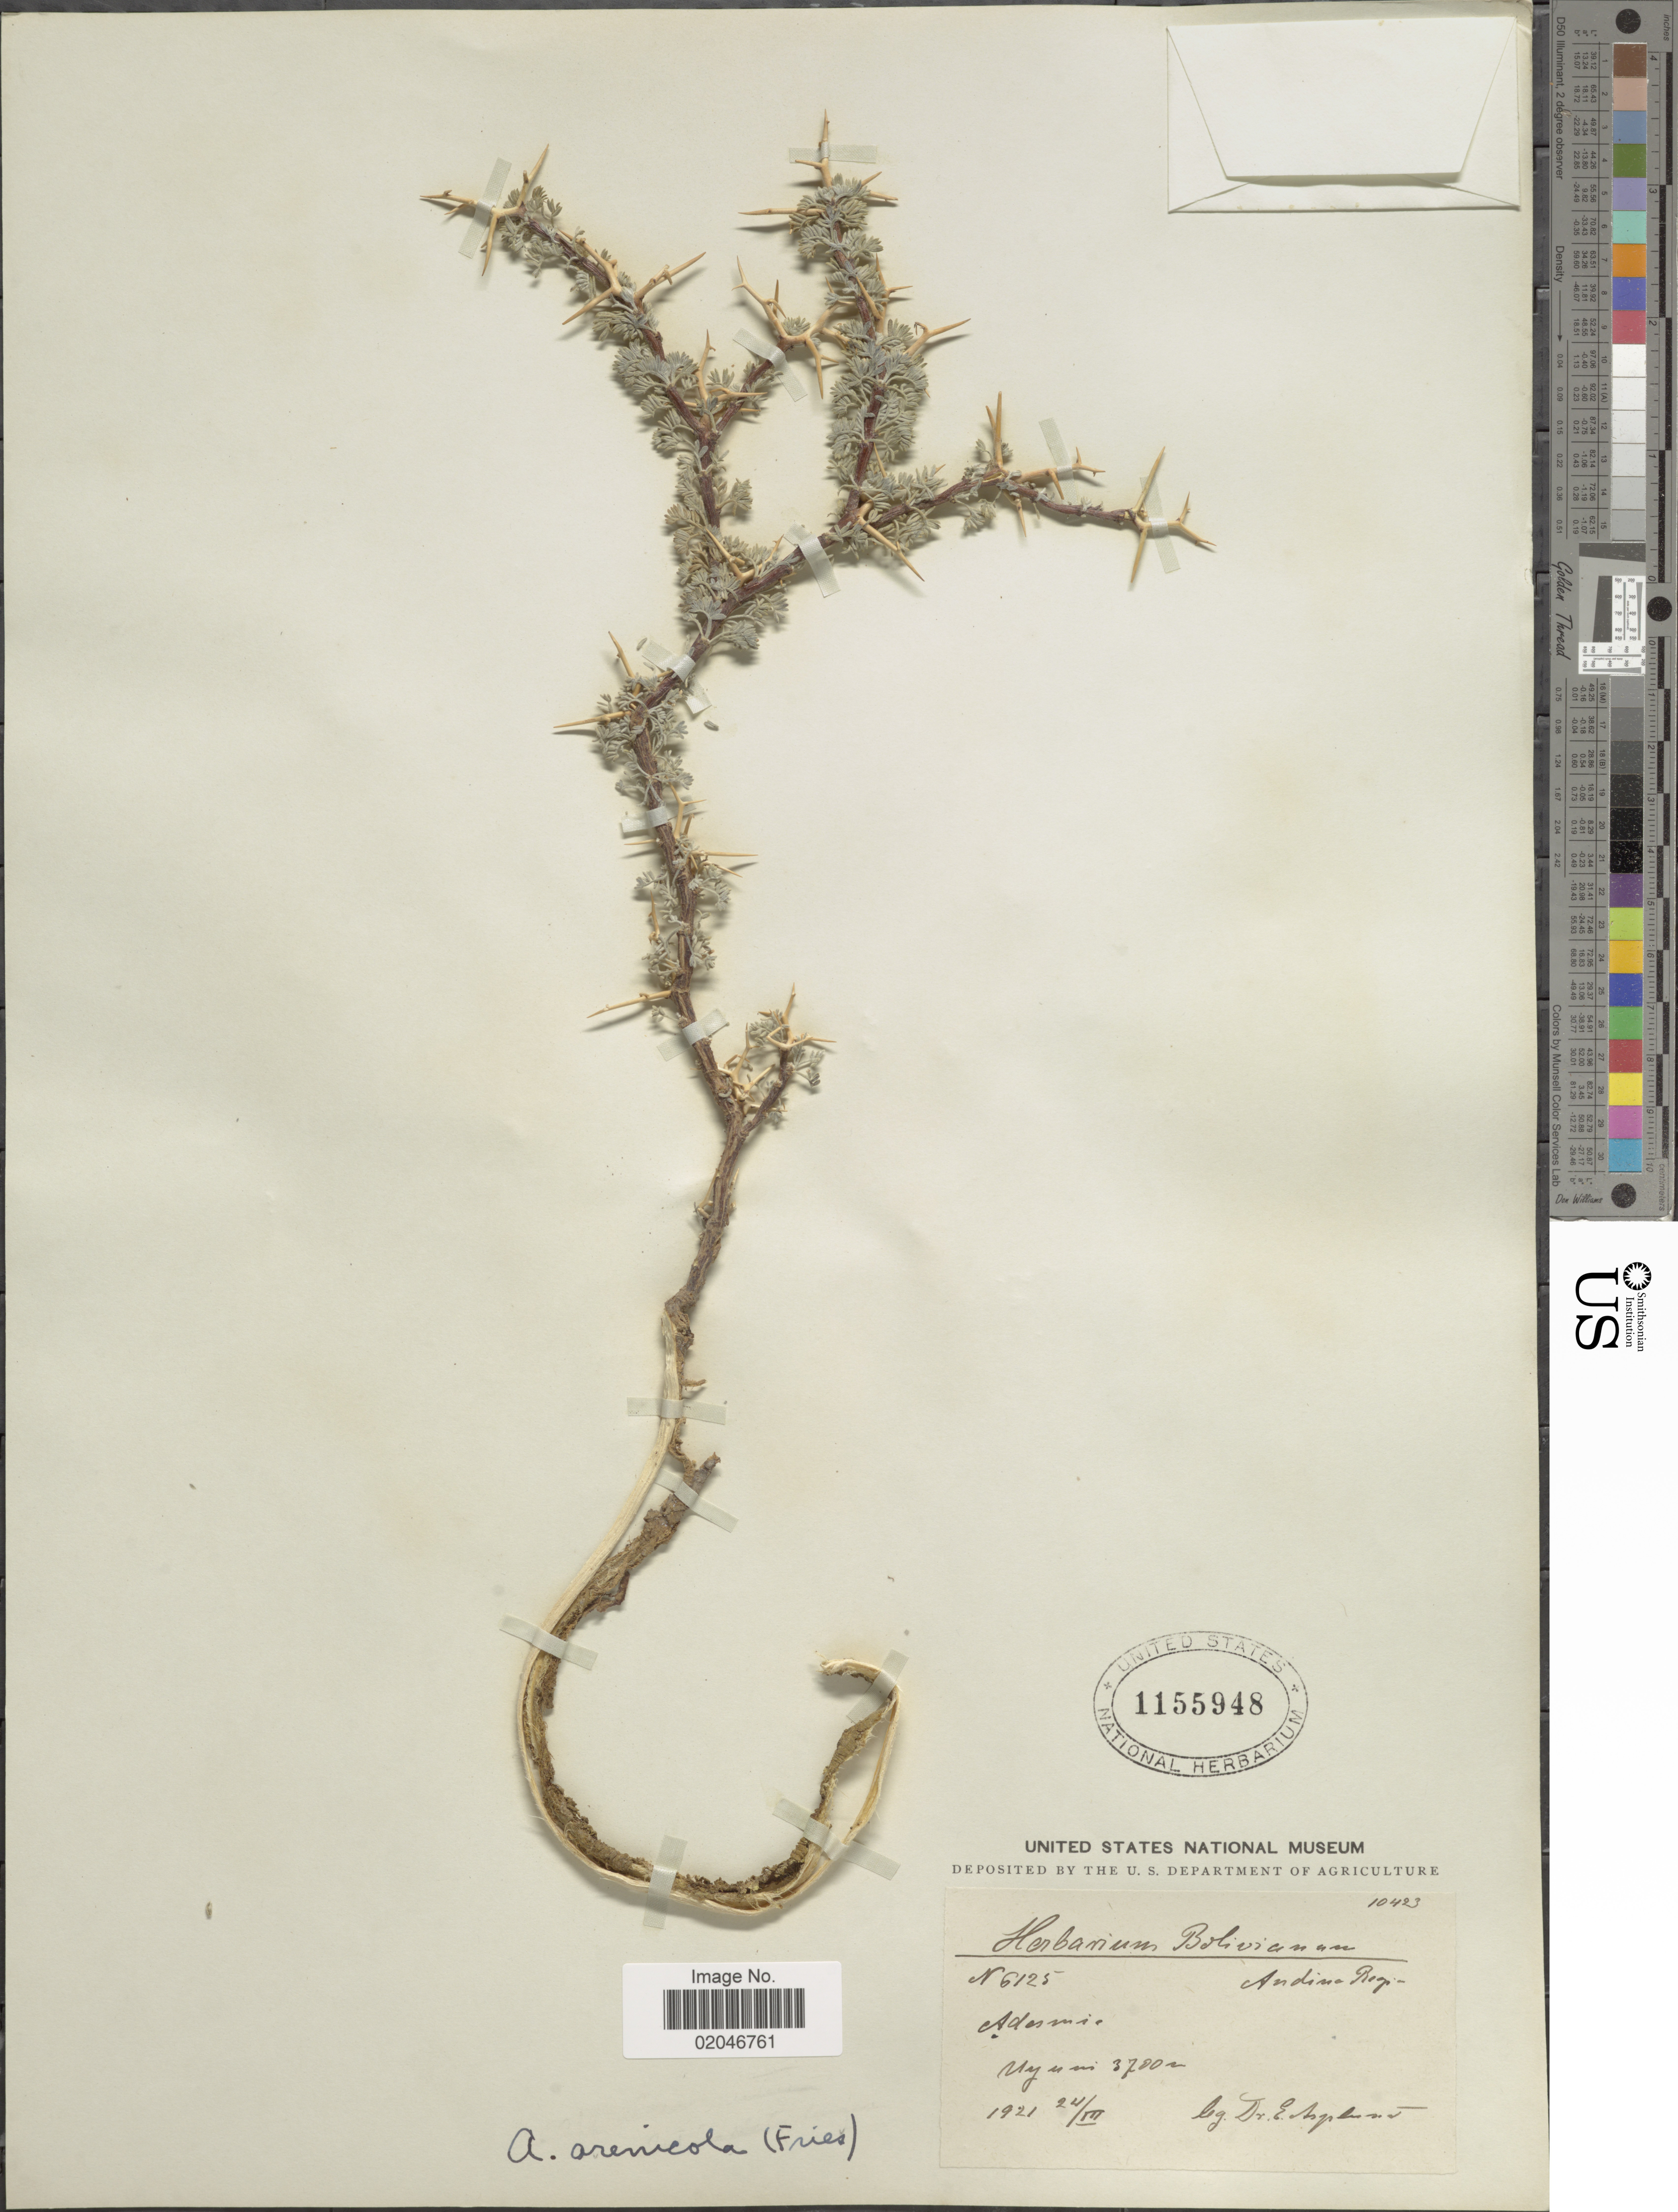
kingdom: Plantae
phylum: Tracheophyta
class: Magnoliopsida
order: Fabales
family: Fabaceae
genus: Adesmia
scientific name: Adesmia arenicola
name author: (R.E. Fr.) Burkart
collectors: E. Asplund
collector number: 6125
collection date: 1921-08-21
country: Bolivia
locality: Uyuni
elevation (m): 3700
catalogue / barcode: US 1155948